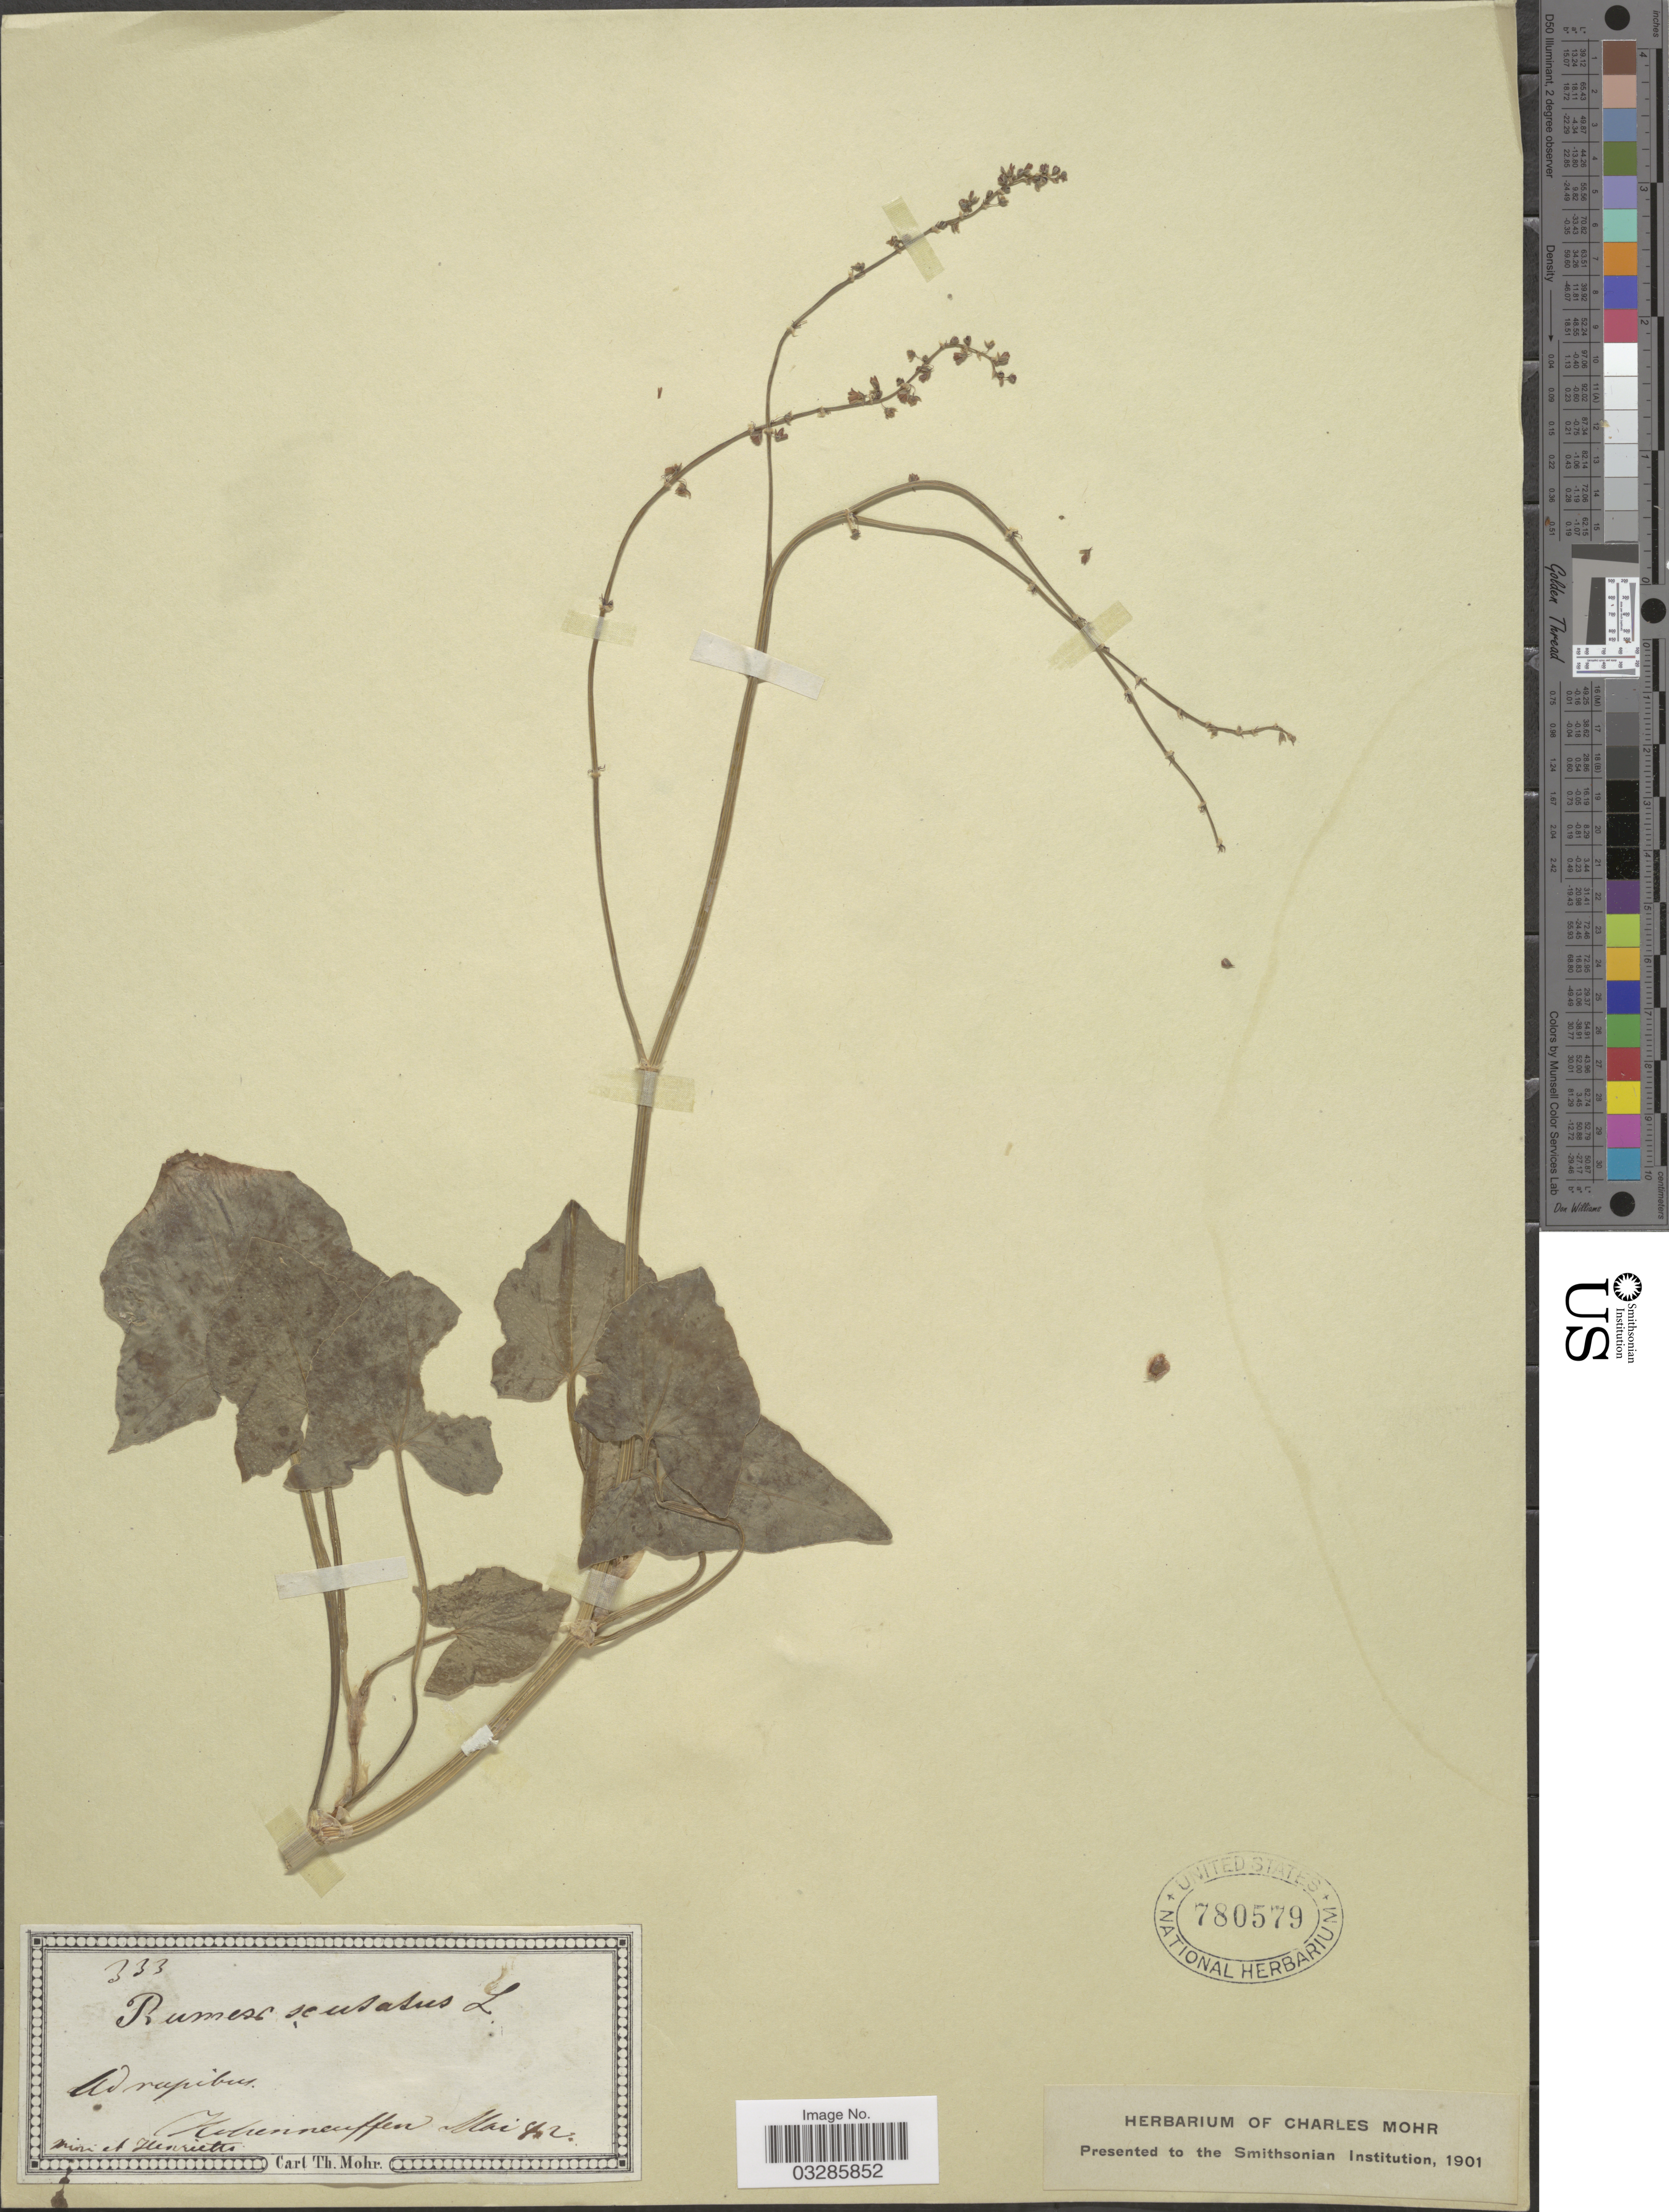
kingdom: Plantae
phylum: Tracheophyta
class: Magnoliopsida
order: Caryophyllales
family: Polygonaceae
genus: Rumex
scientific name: Rumex scutatus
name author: L.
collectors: Mohr, C. T. (herbarium)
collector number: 333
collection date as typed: Transcribed d/m/y: /5/42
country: Germany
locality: Hohenneuffen.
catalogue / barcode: US 780579